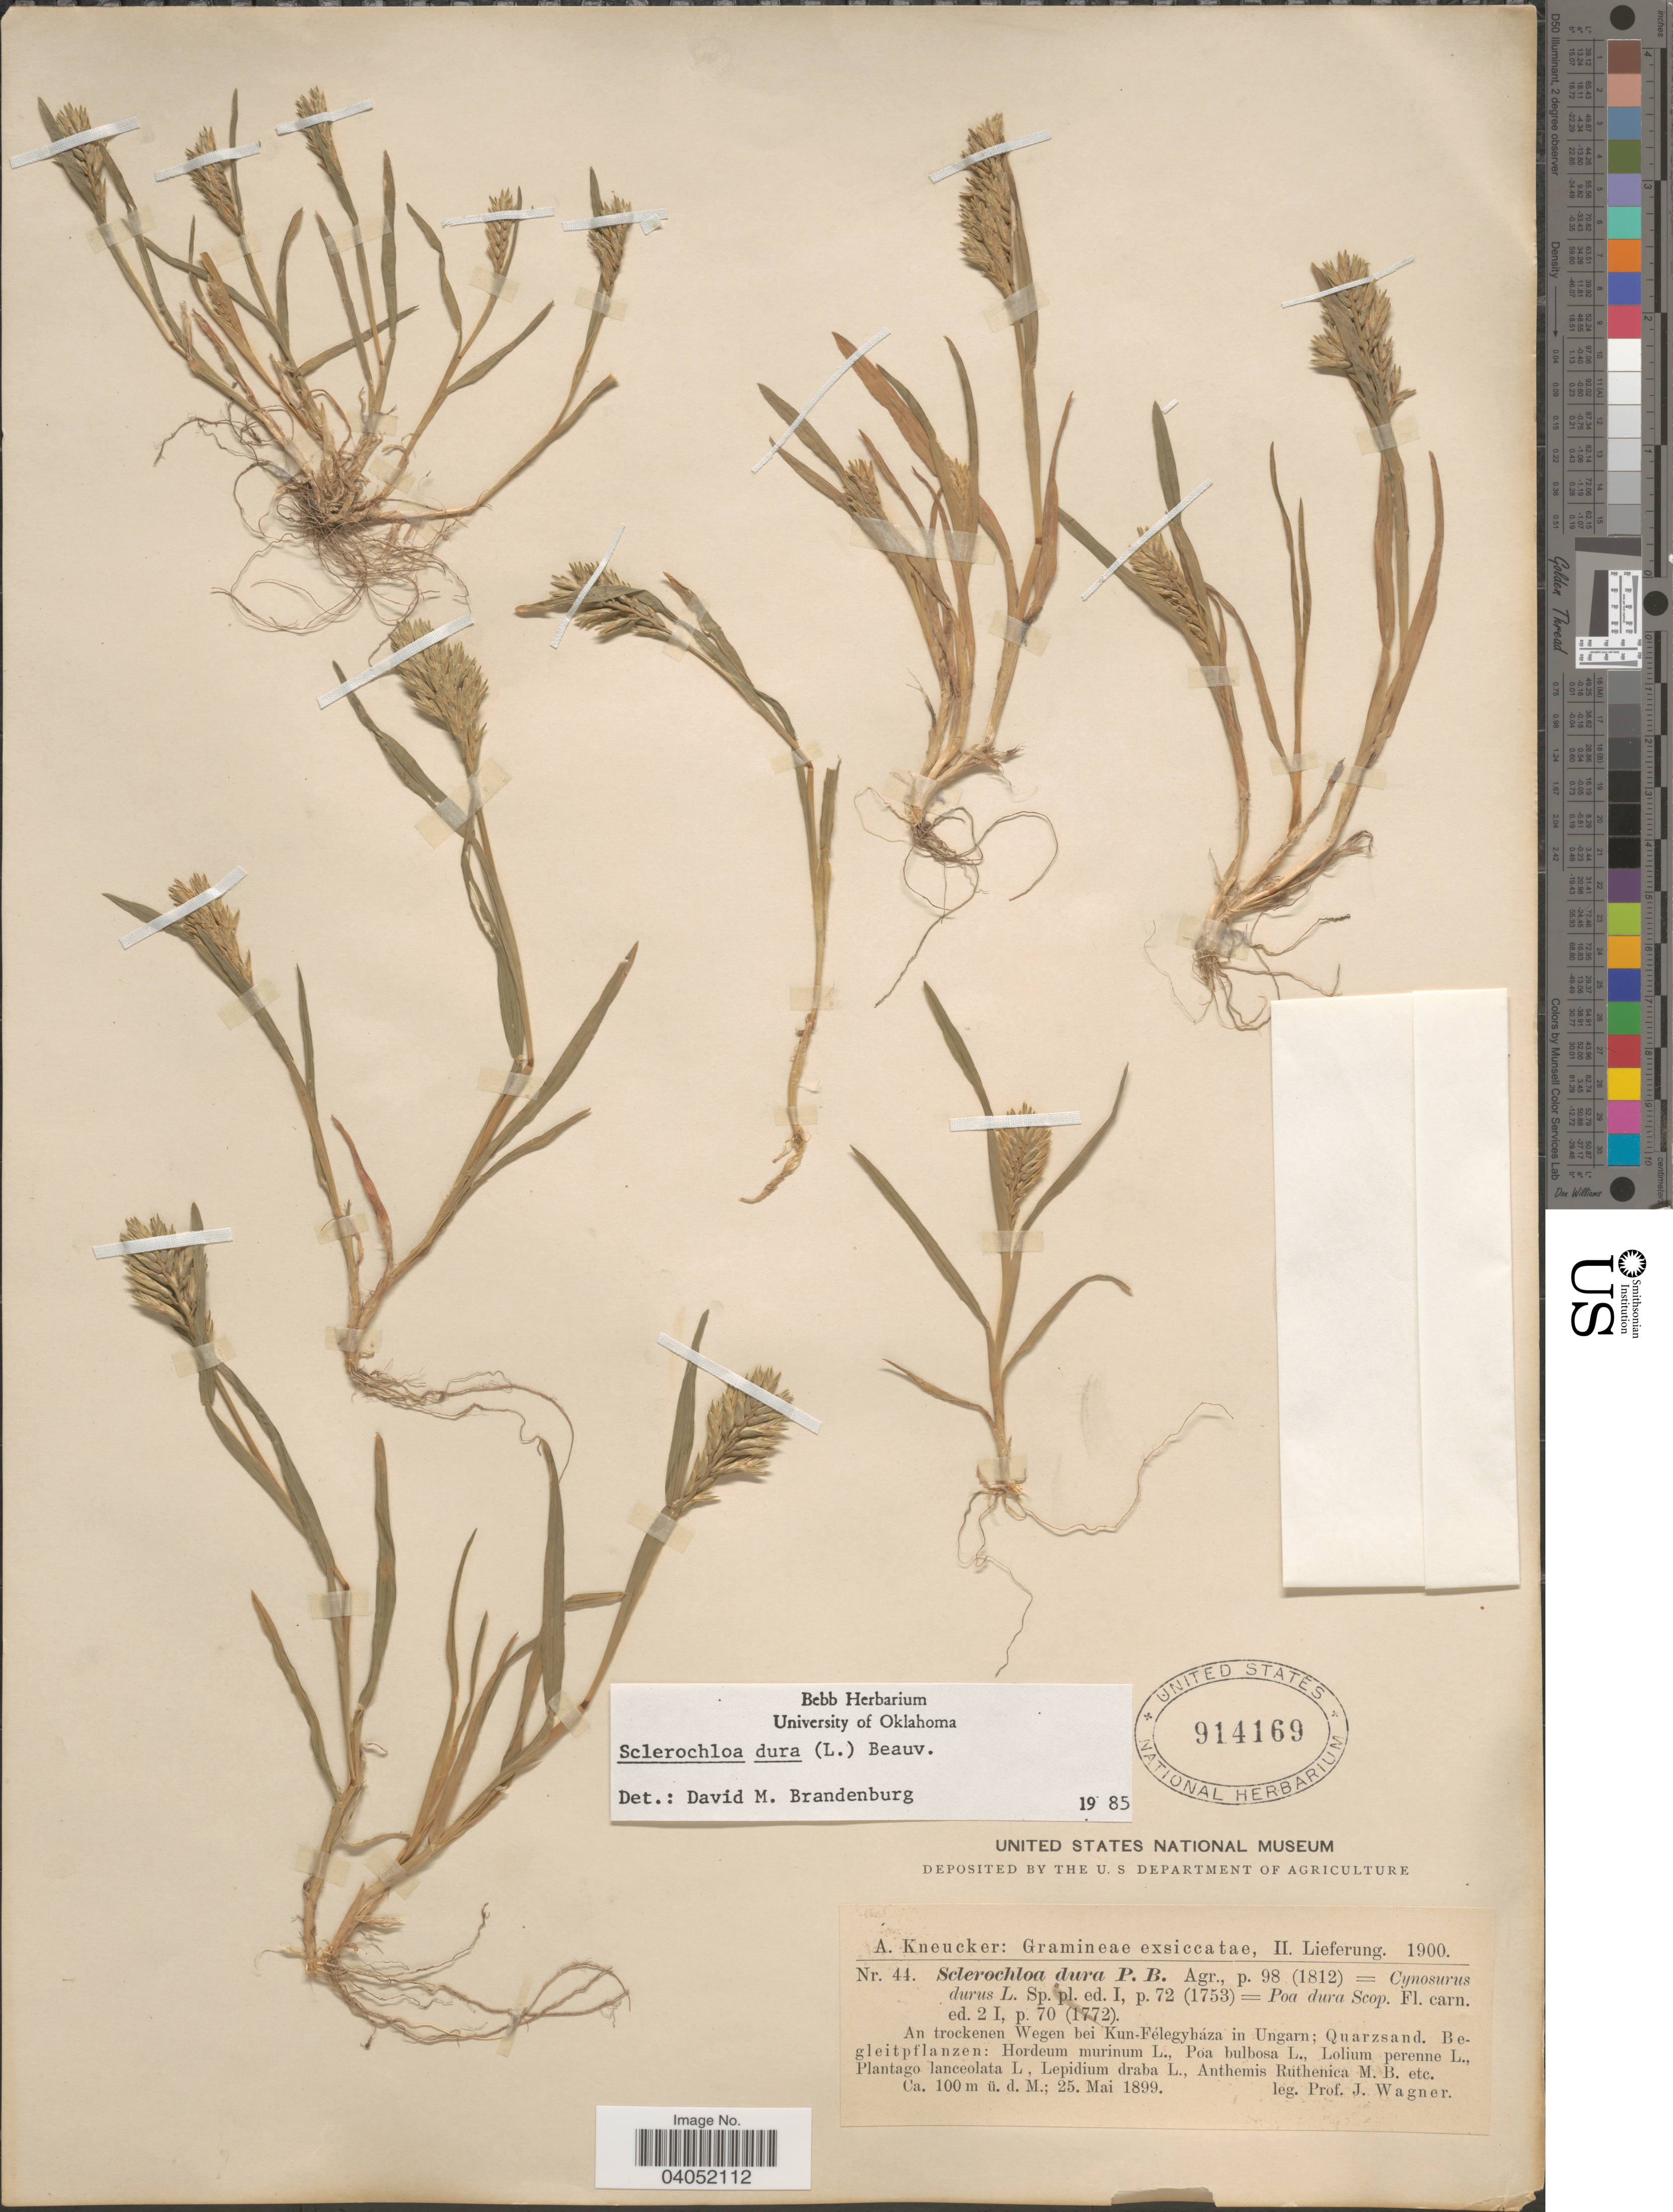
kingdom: Plantae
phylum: Tracheophyta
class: Liliopsida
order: Poales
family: Poaceae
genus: Sclerochloa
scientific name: Sclerochloa dura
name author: (L.) P. Beauv.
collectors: J. Wagner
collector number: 44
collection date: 1899-05-25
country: Hungary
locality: An trockenen Wegen bei Kun-Félegyháza in Ungarn; Quarzsand.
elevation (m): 100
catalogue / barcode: US 914169